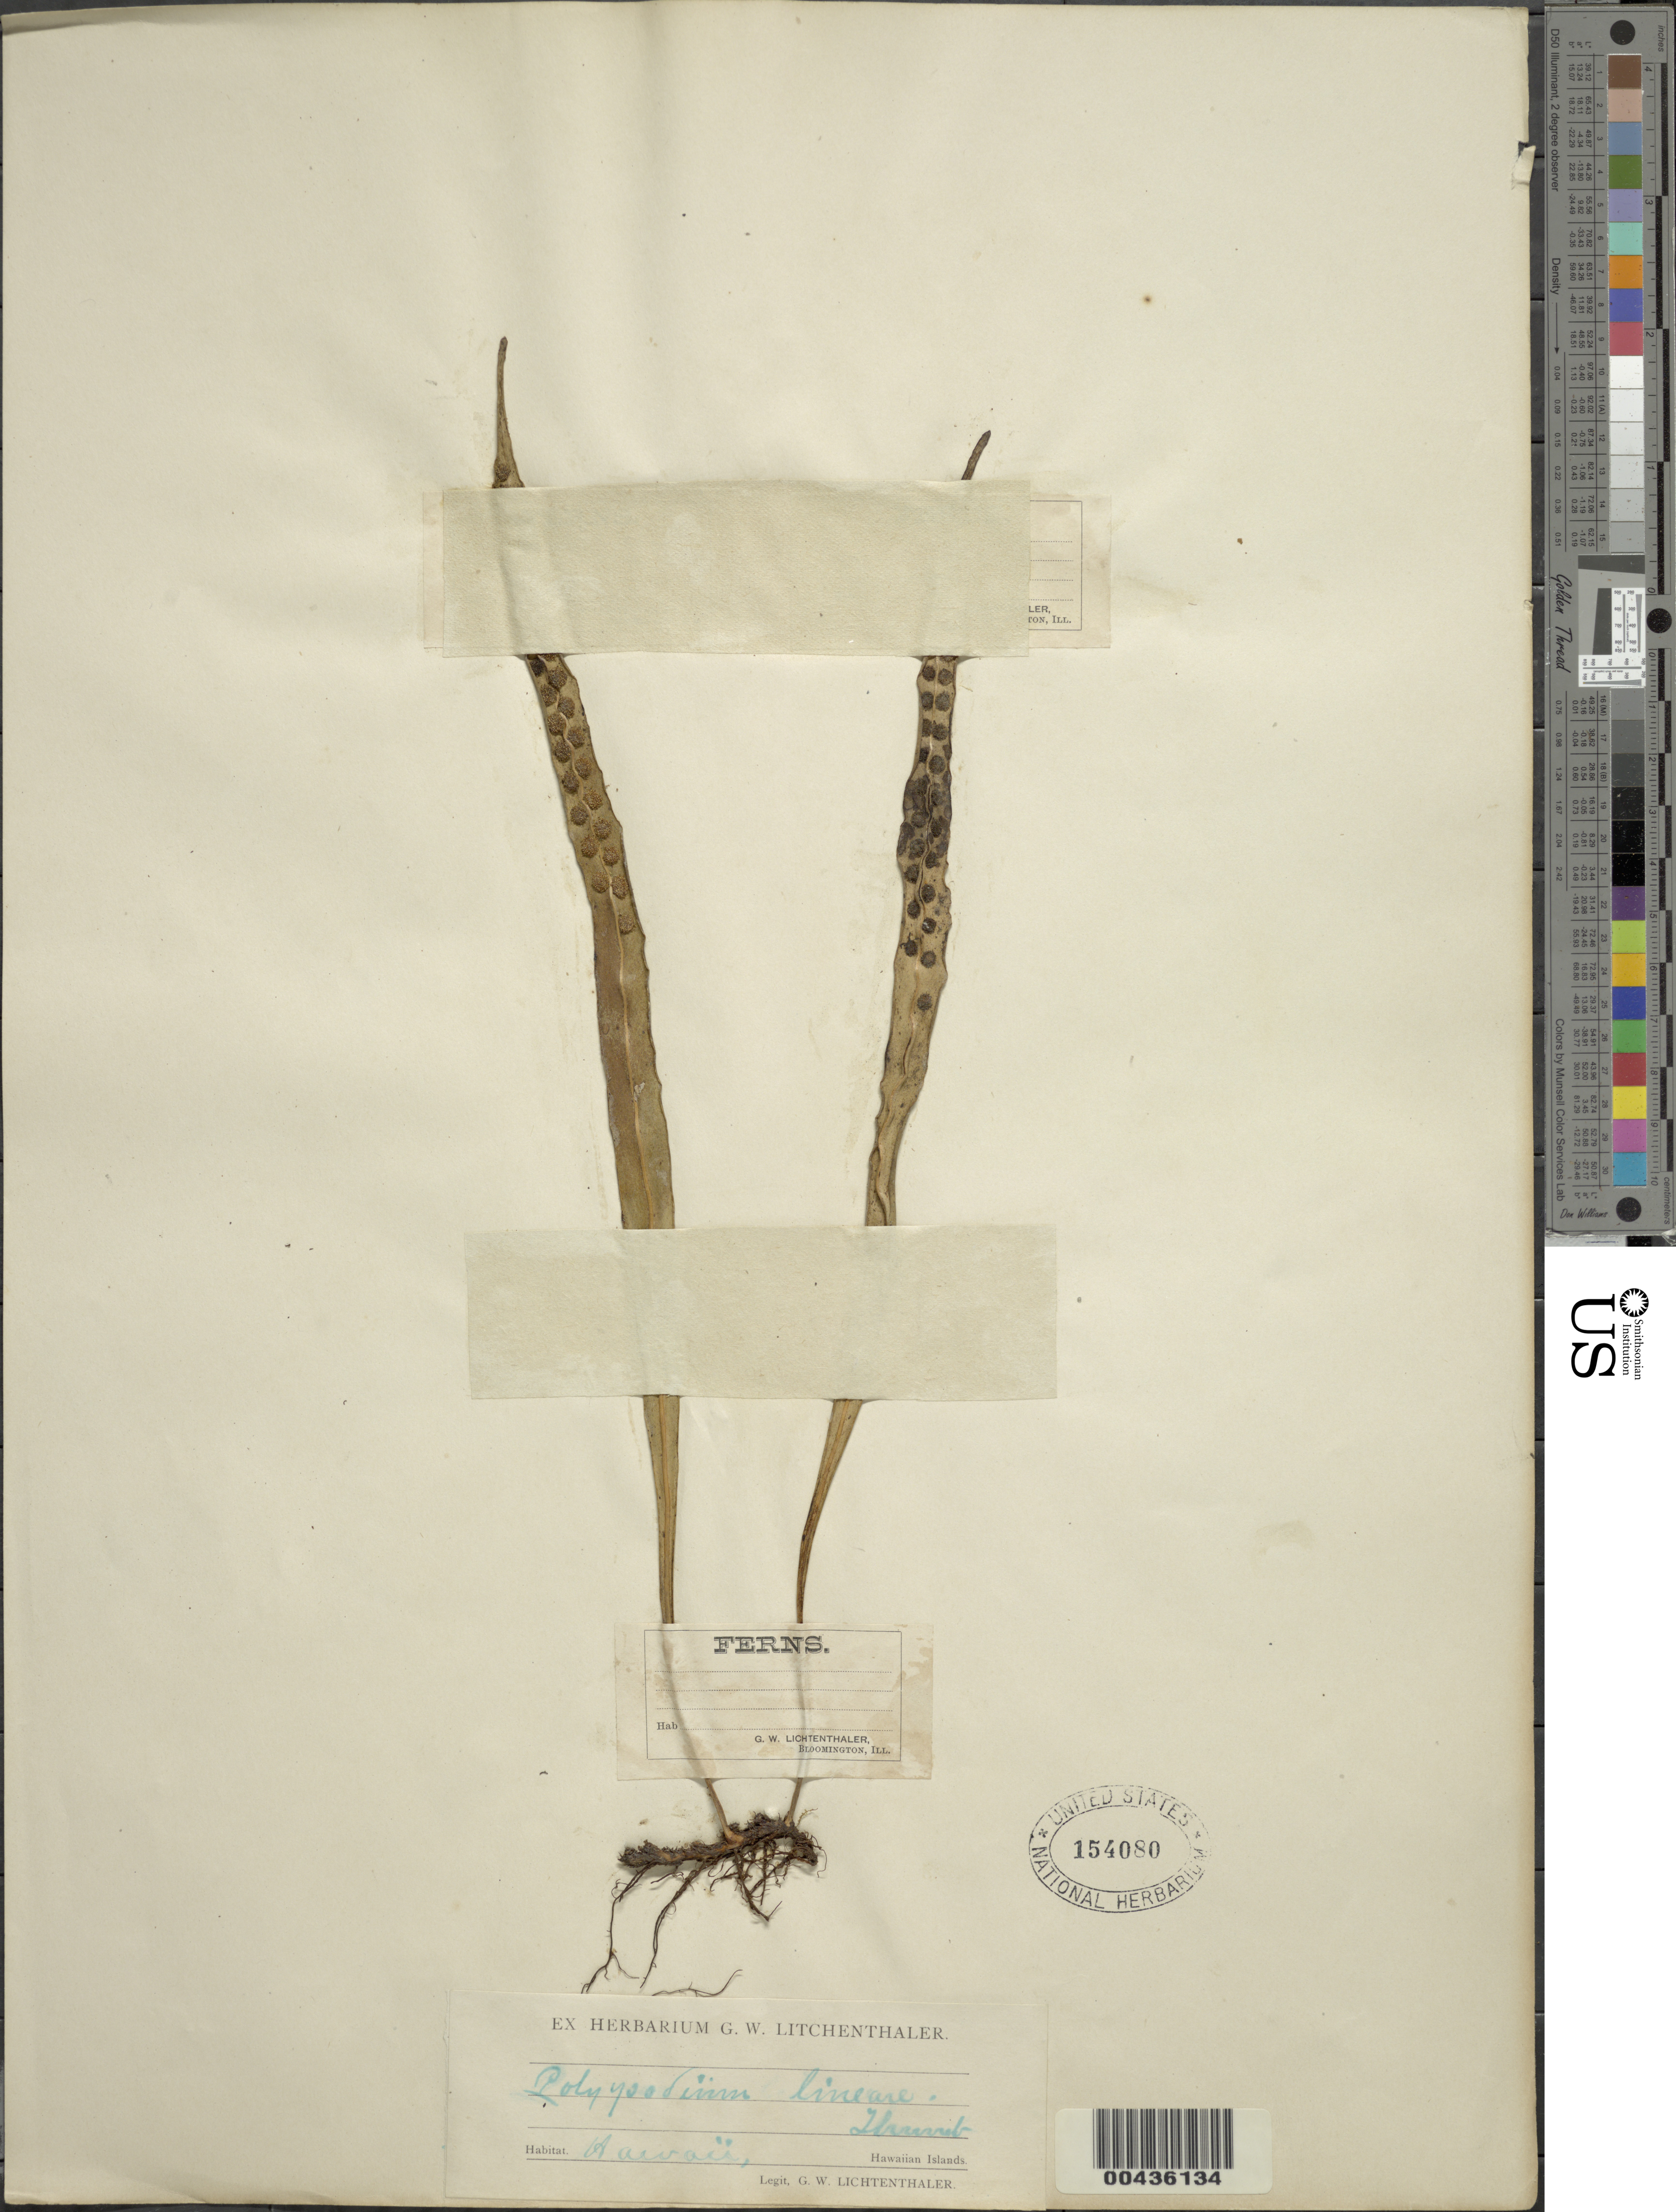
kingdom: Plantae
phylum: Tracheophyta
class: Polypodiopsida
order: Polypodiales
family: Polypodiaceae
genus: Lepisorus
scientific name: Lepisorus thunbergianus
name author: (Kaulf.) Ching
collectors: G. Lichtenthaler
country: United States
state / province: Hawaii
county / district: Kauai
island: Kaua'i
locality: Hawaiian Islands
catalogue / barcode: US 154080